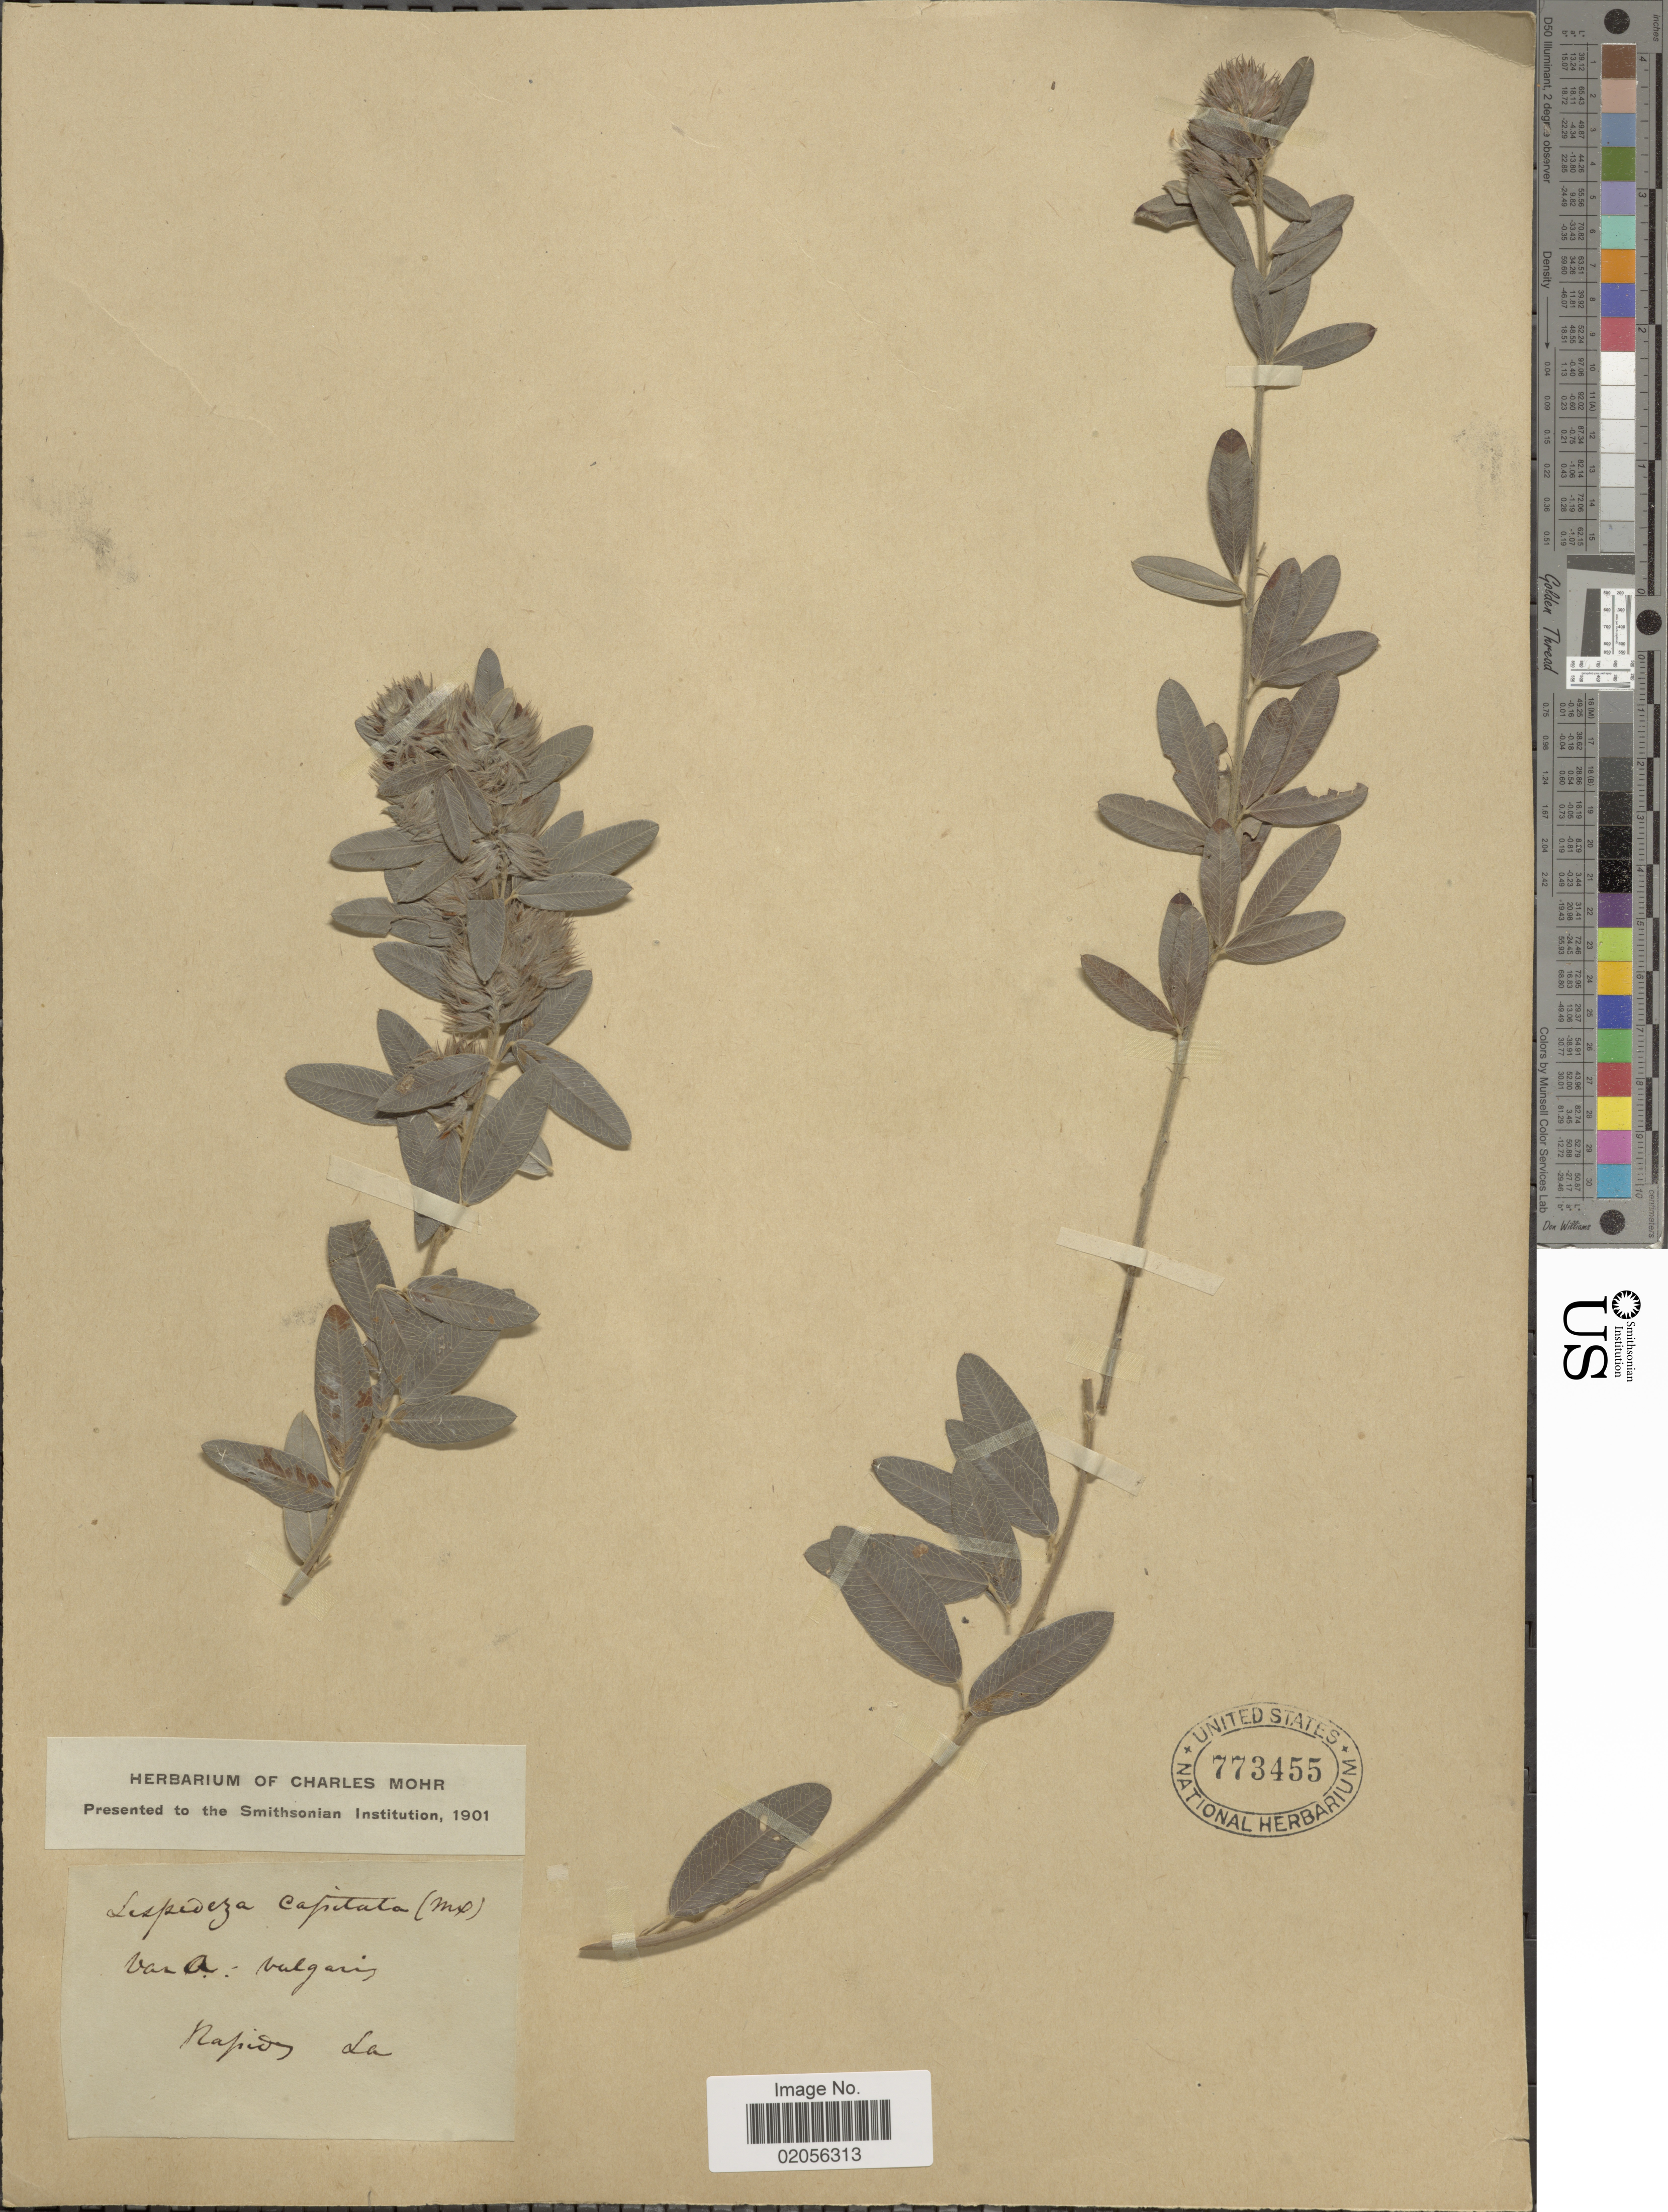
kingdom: Plantae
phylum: Tracheophyta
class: Magnoliopsida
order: Fabales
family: Fabaceae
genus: Lespedeza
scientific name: Lespedeza capitata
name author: Michx.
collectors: ex herb. Charles Mohr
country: United States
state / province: Louisiana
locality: Rapides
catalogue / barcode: US 773455